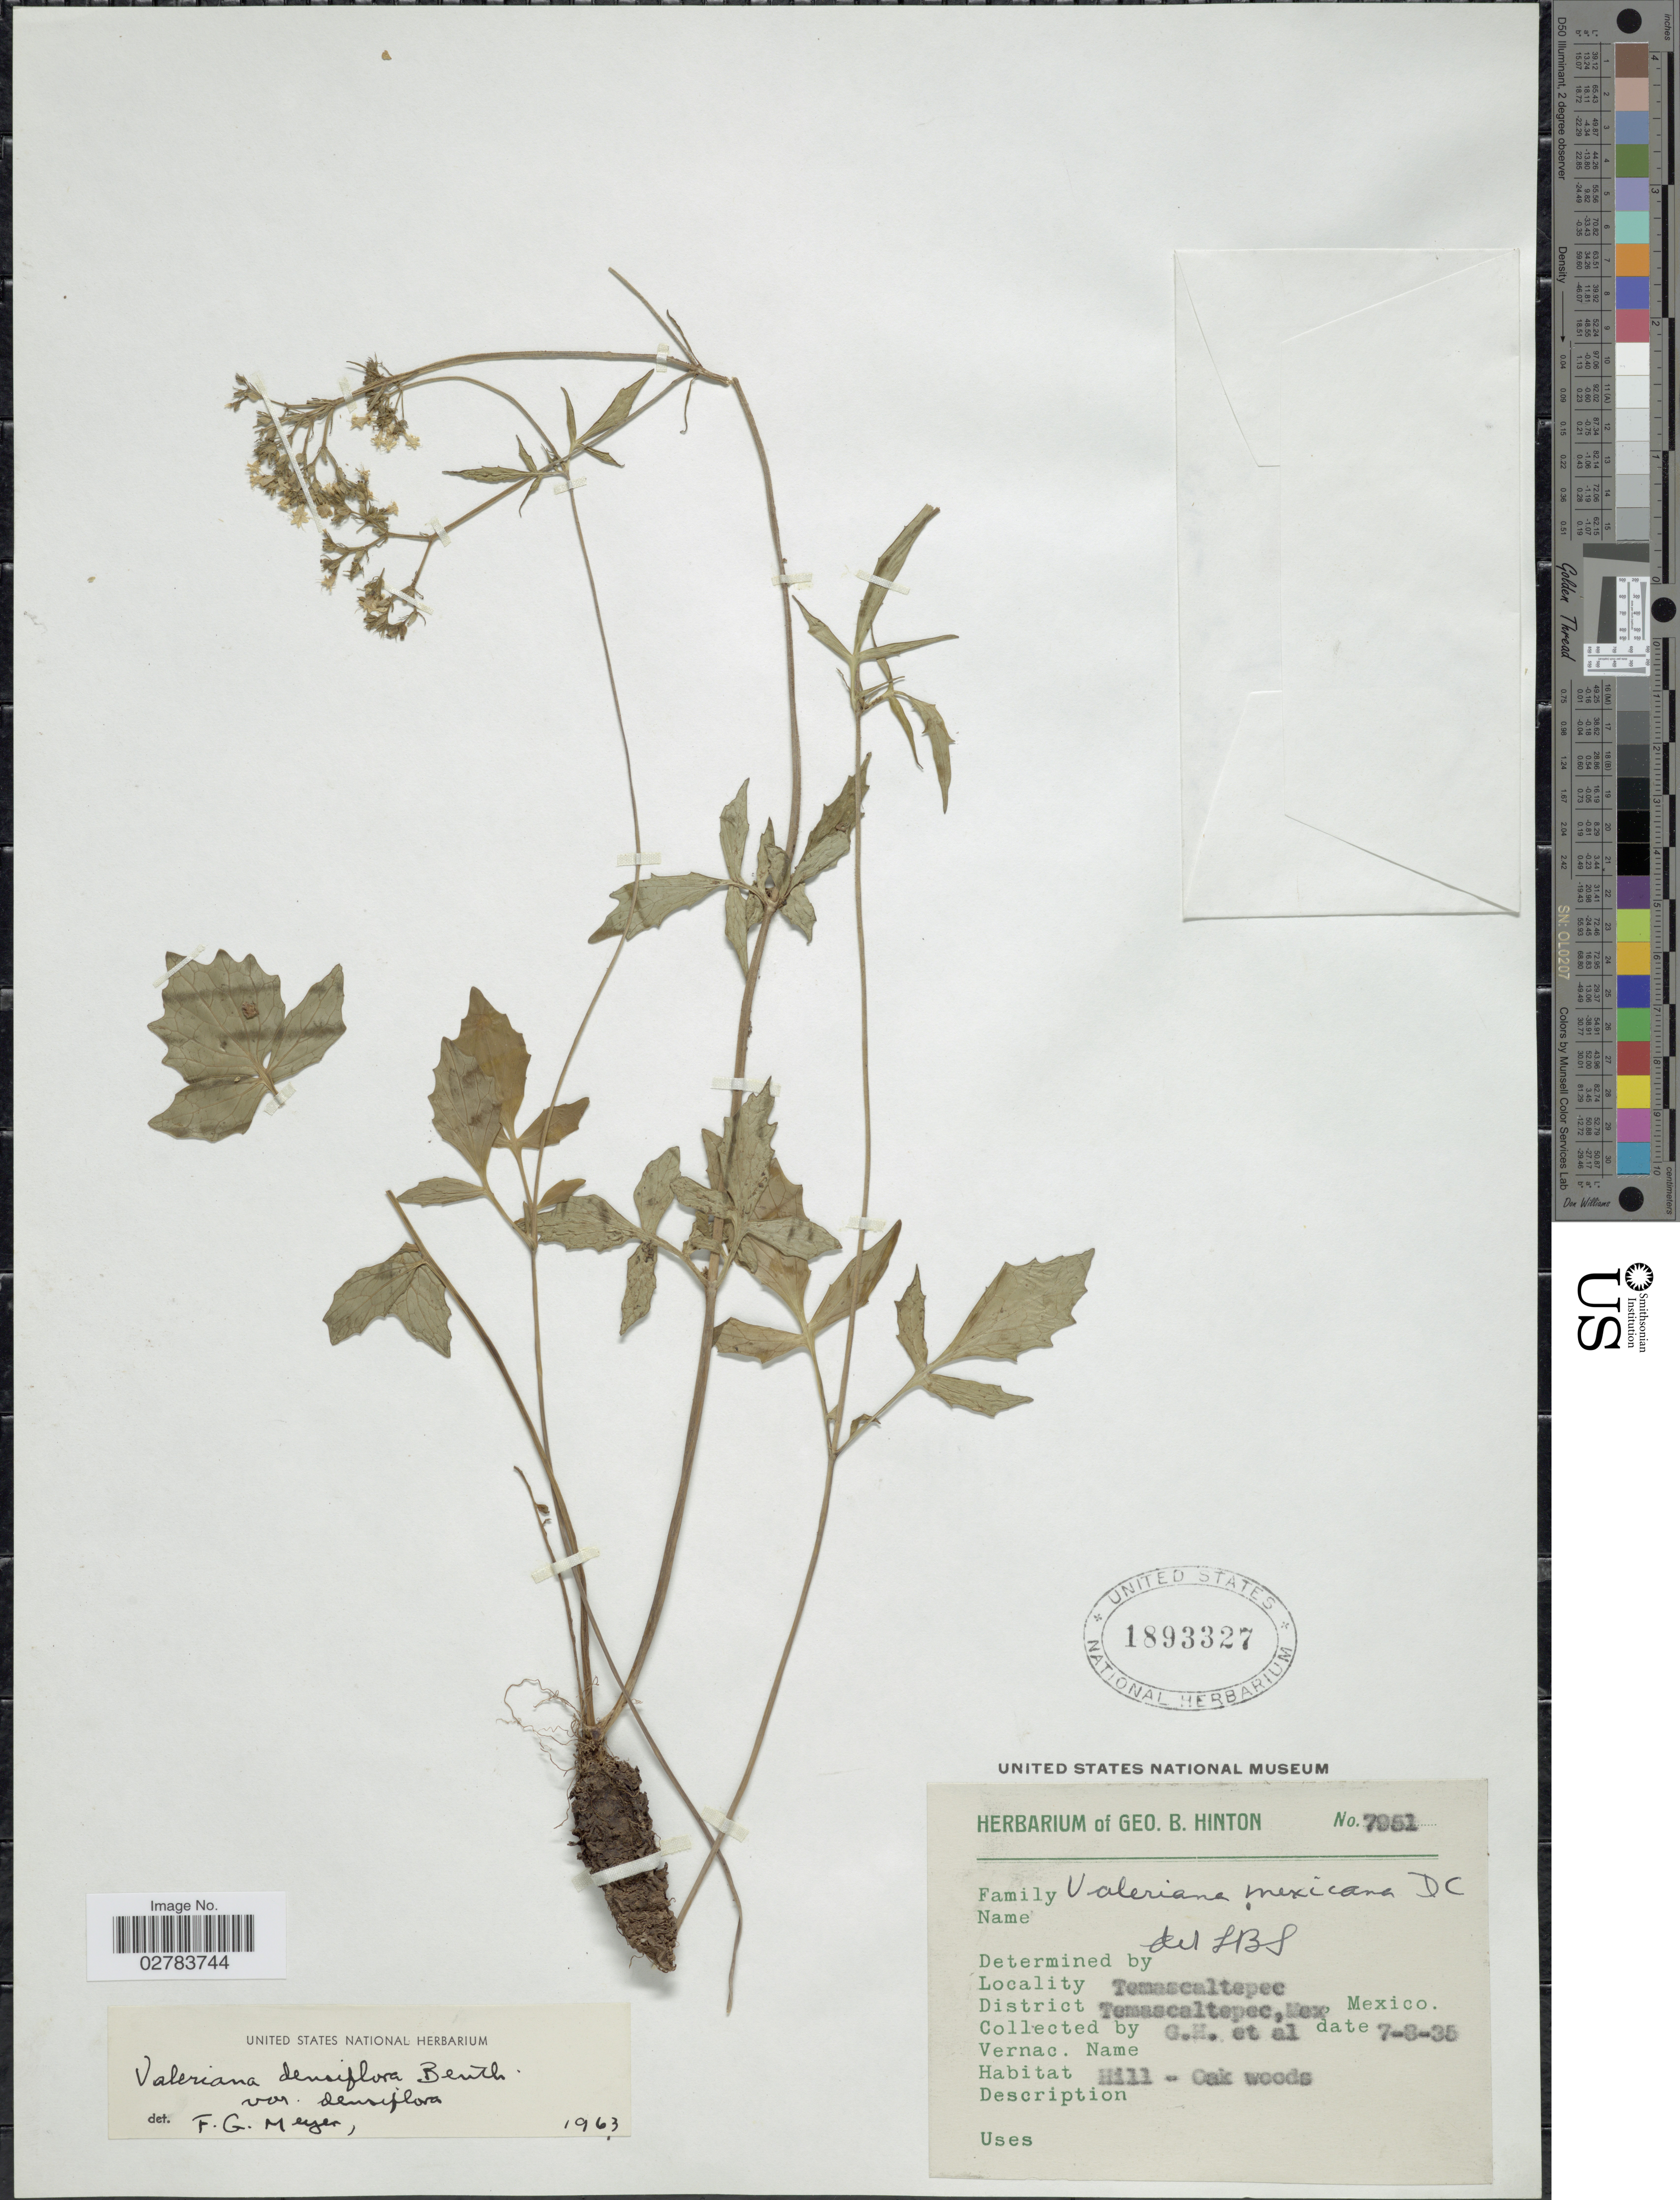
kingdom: Plantae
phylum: Tracheophyta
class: Magnoliopsida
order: Dipsacales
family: Caprifoliaceae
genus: Valeriana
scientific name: Valeriana densiflora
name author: Benth.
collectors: G. B. Hinton & et al.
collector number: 7951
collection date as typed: Transcribed d/m/y: 8/7/35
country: Mexico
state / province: México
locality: Temascaltepec. District Temascaltepec.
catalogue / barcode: US 1893327